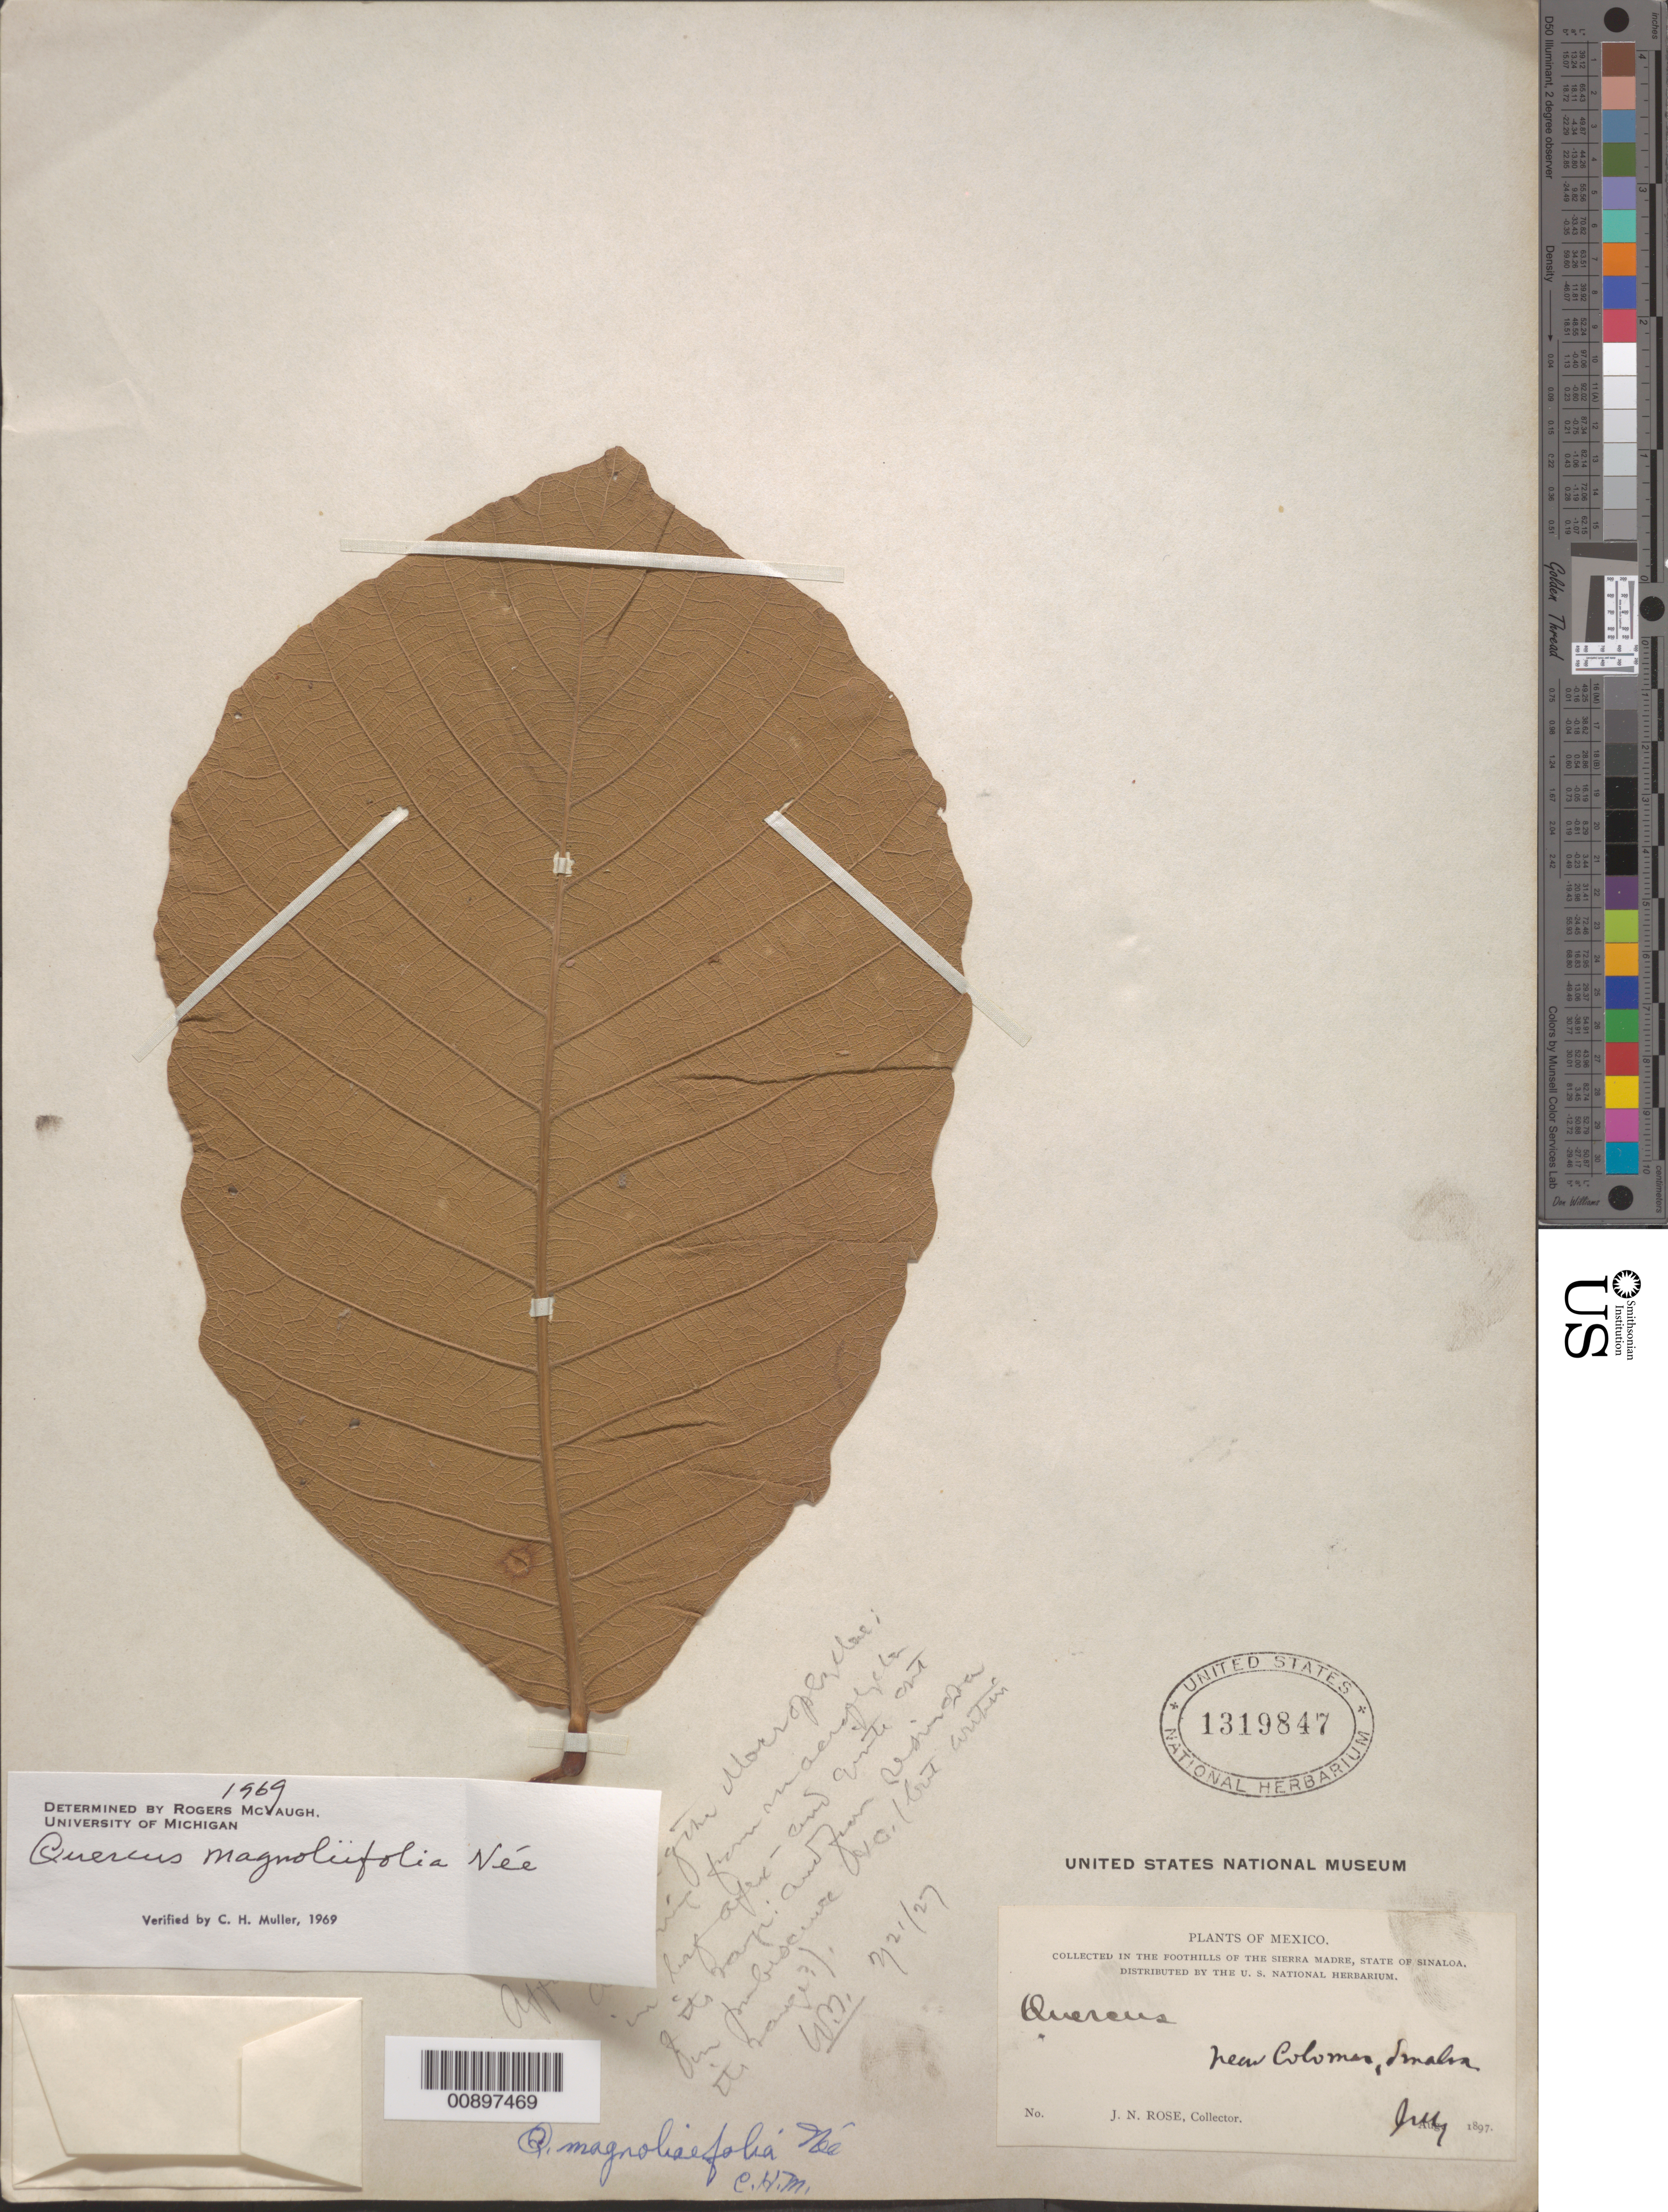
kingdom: Plantae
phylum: Tracheophyta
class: Magnoliopsida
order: Fagales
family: Fagaceae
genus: Quercus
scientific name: Quercus magnoliifolia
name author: Née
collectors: J. N. Rose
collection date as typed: Jul 1897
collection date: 1897-07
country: Mexico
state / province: Sinaloa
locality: Near Colomas. Foothills of the Sierra Madre, State of Sinaloa.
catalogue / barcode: US 1319847